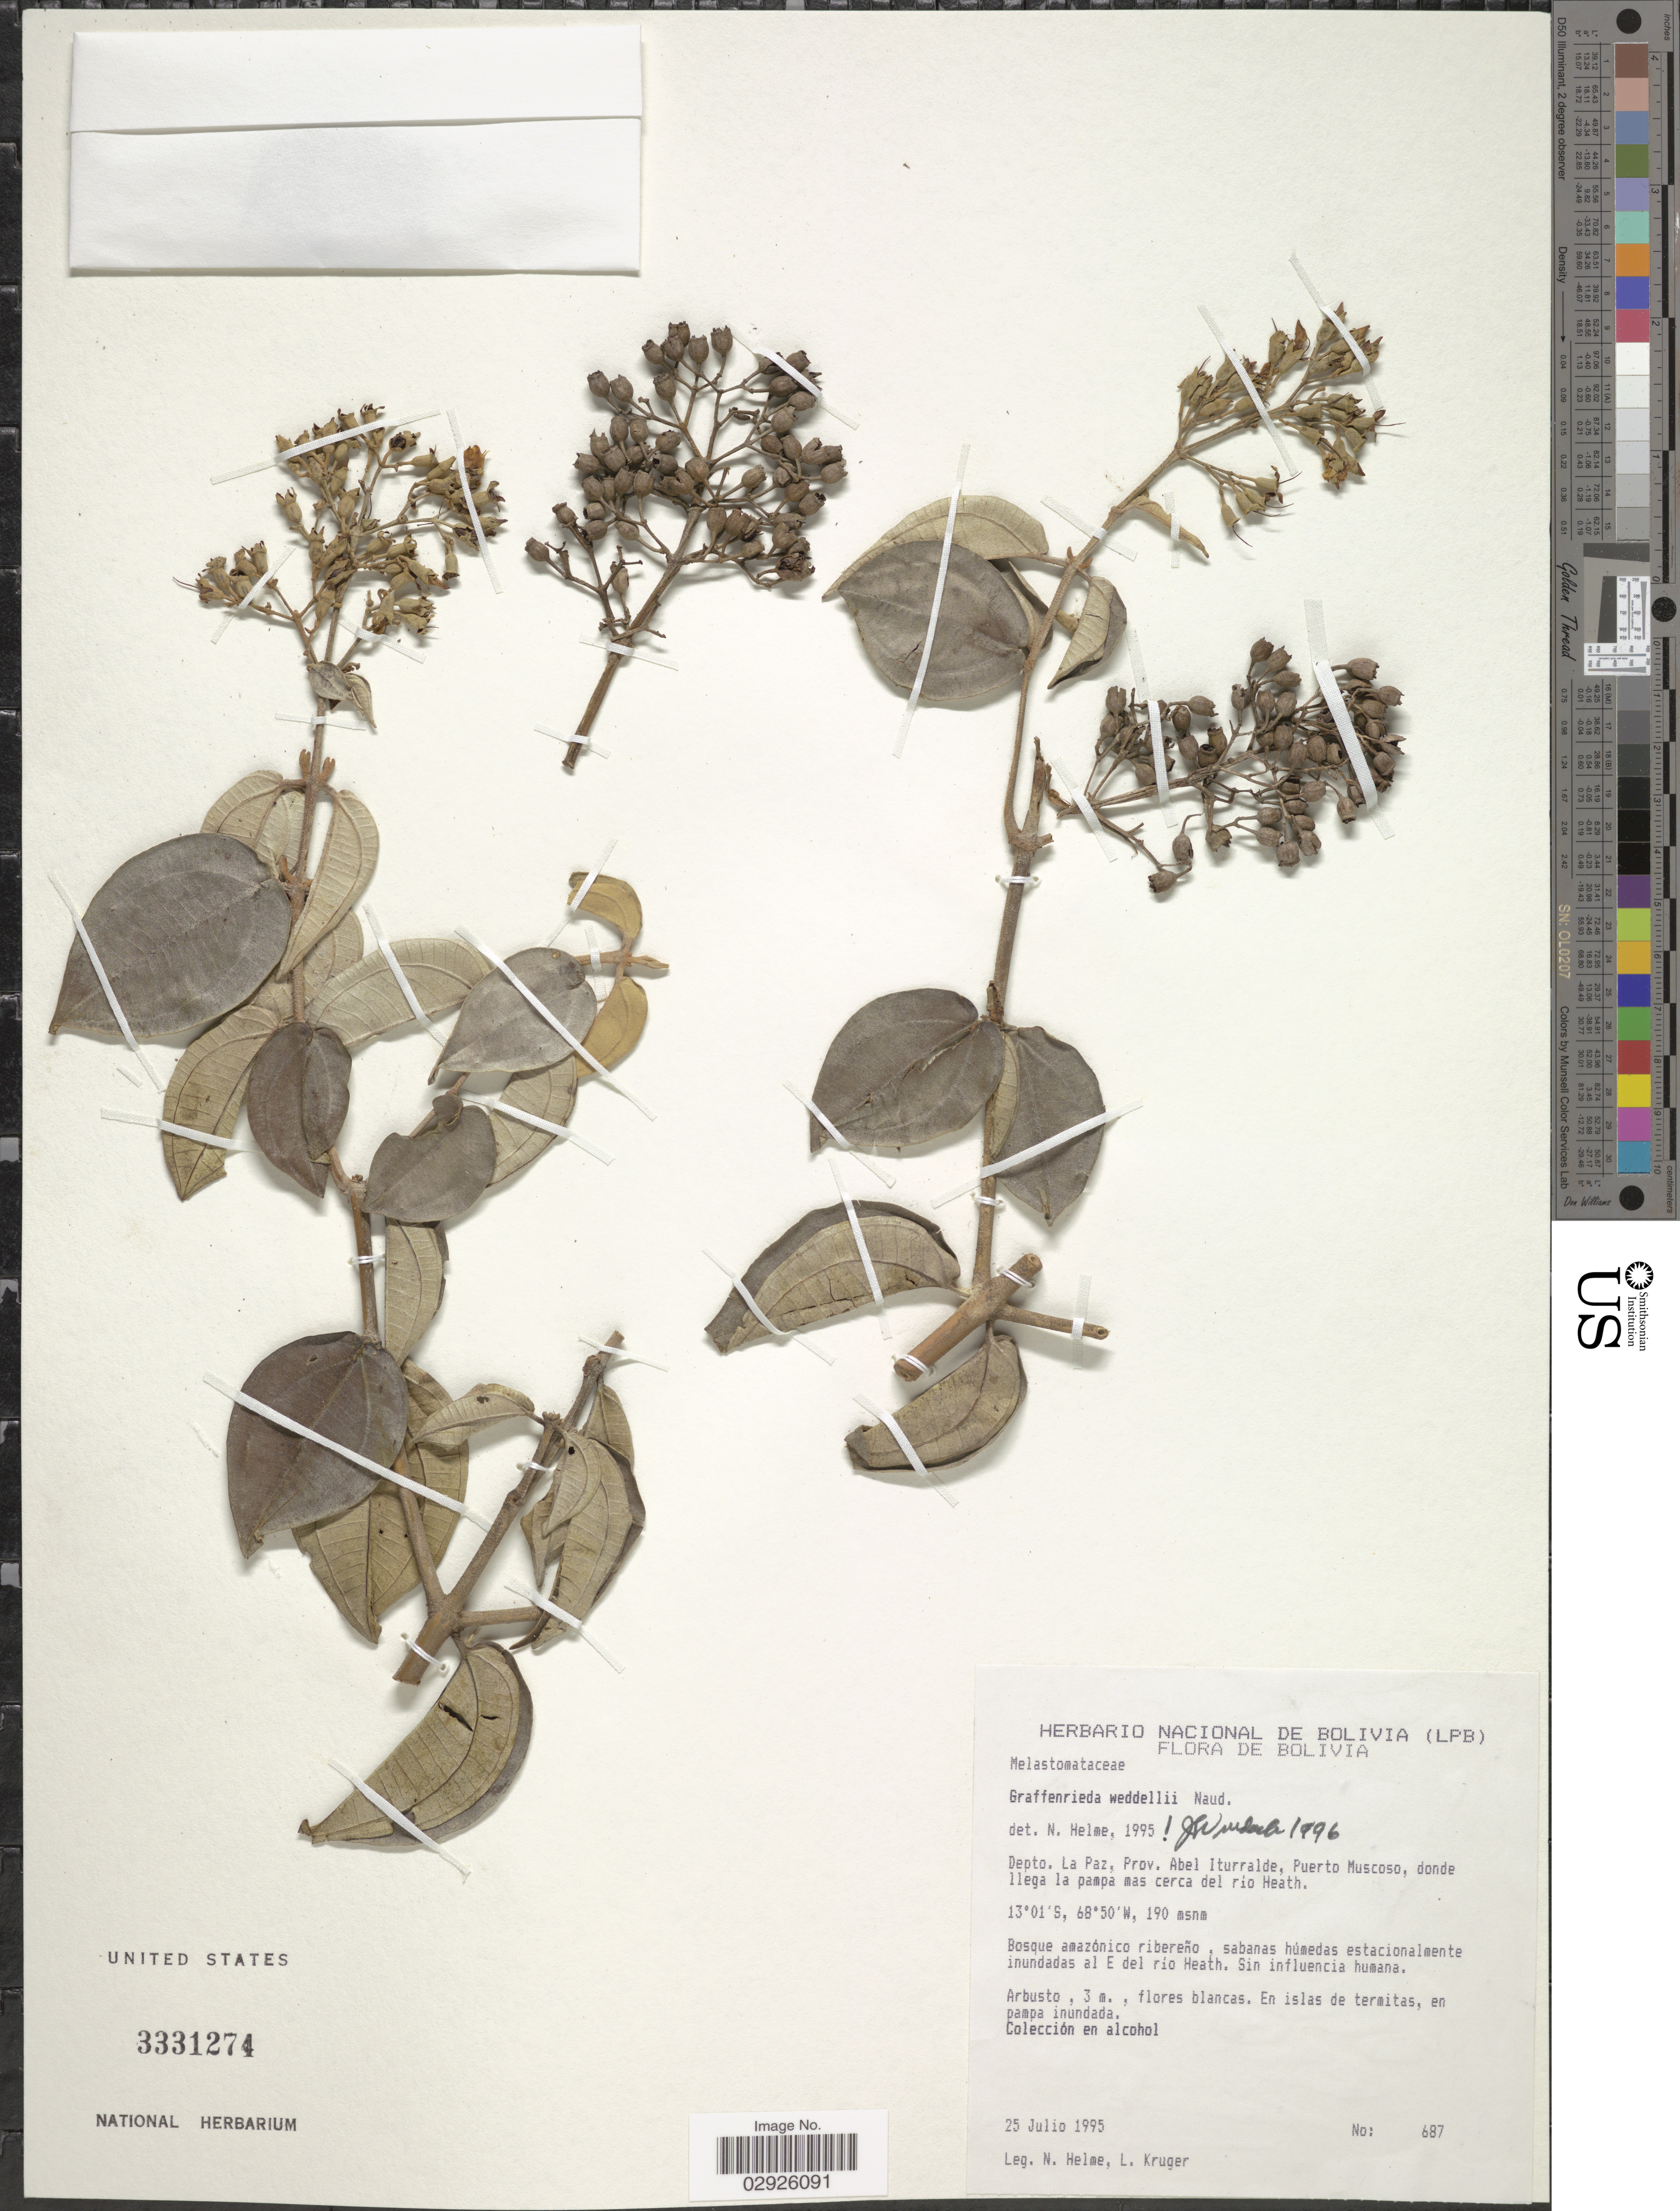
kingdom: Plantae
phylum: Tracheophyta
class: Magnoliopsida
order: Myrtales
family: Melastomataceae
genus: Graffenrieda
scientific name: Graffenrieda weddellii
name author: Naudin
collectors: N. Helme & L. Kruger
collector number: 687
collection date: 1995-07-25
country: Bolivia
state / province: La Paz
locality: Depto. La Paz, Prov. Abel Iturralde, Puerto Muscoso, donde llega de pampa mas cerca del río Heath. E del río Heath.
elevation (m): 190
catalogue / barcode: US 3331274